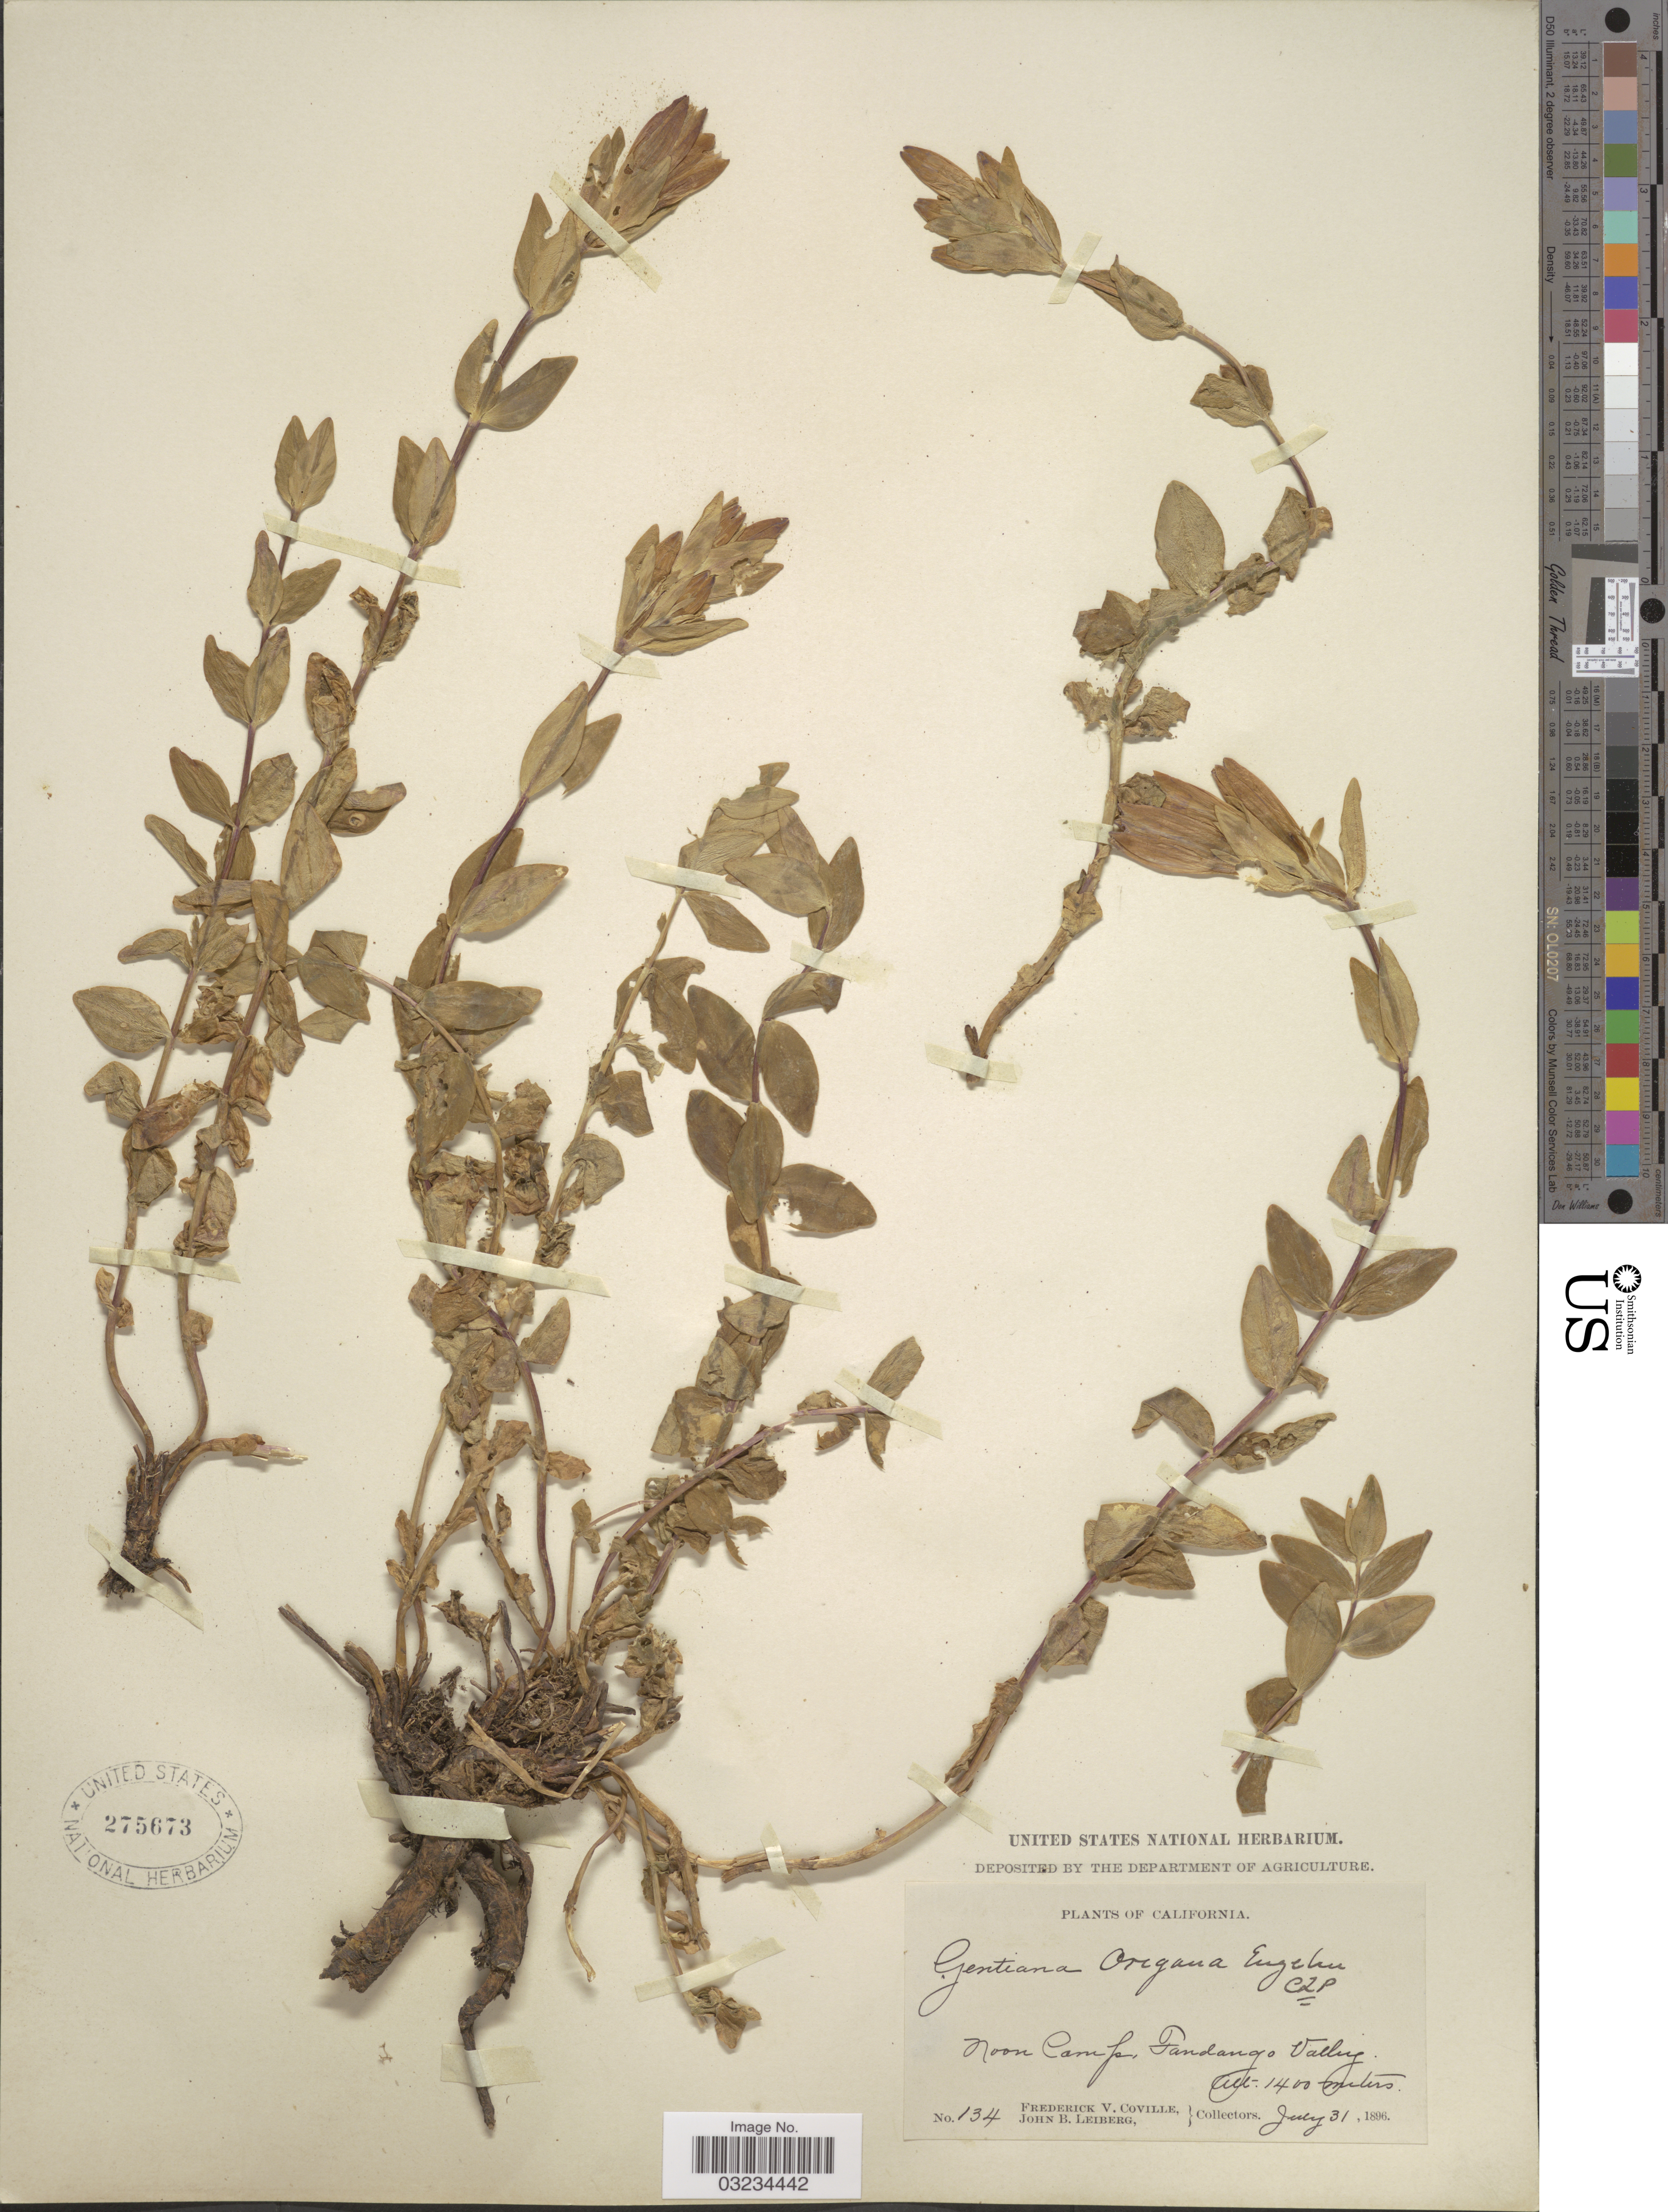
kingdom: Plantae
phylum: Tracheophyta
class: Magnoliopsida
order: Gentianales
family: Gentianaceae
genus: Gentiana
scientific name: Gentiana oregana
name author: Engelm. ex A. Gray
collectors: F. V. Coville & J. B. Leiberg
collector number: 134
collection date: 1896-07-31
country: United States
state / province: California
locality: Noon Camp, Fandango Valley.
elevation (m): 1400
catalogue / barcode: US 275673